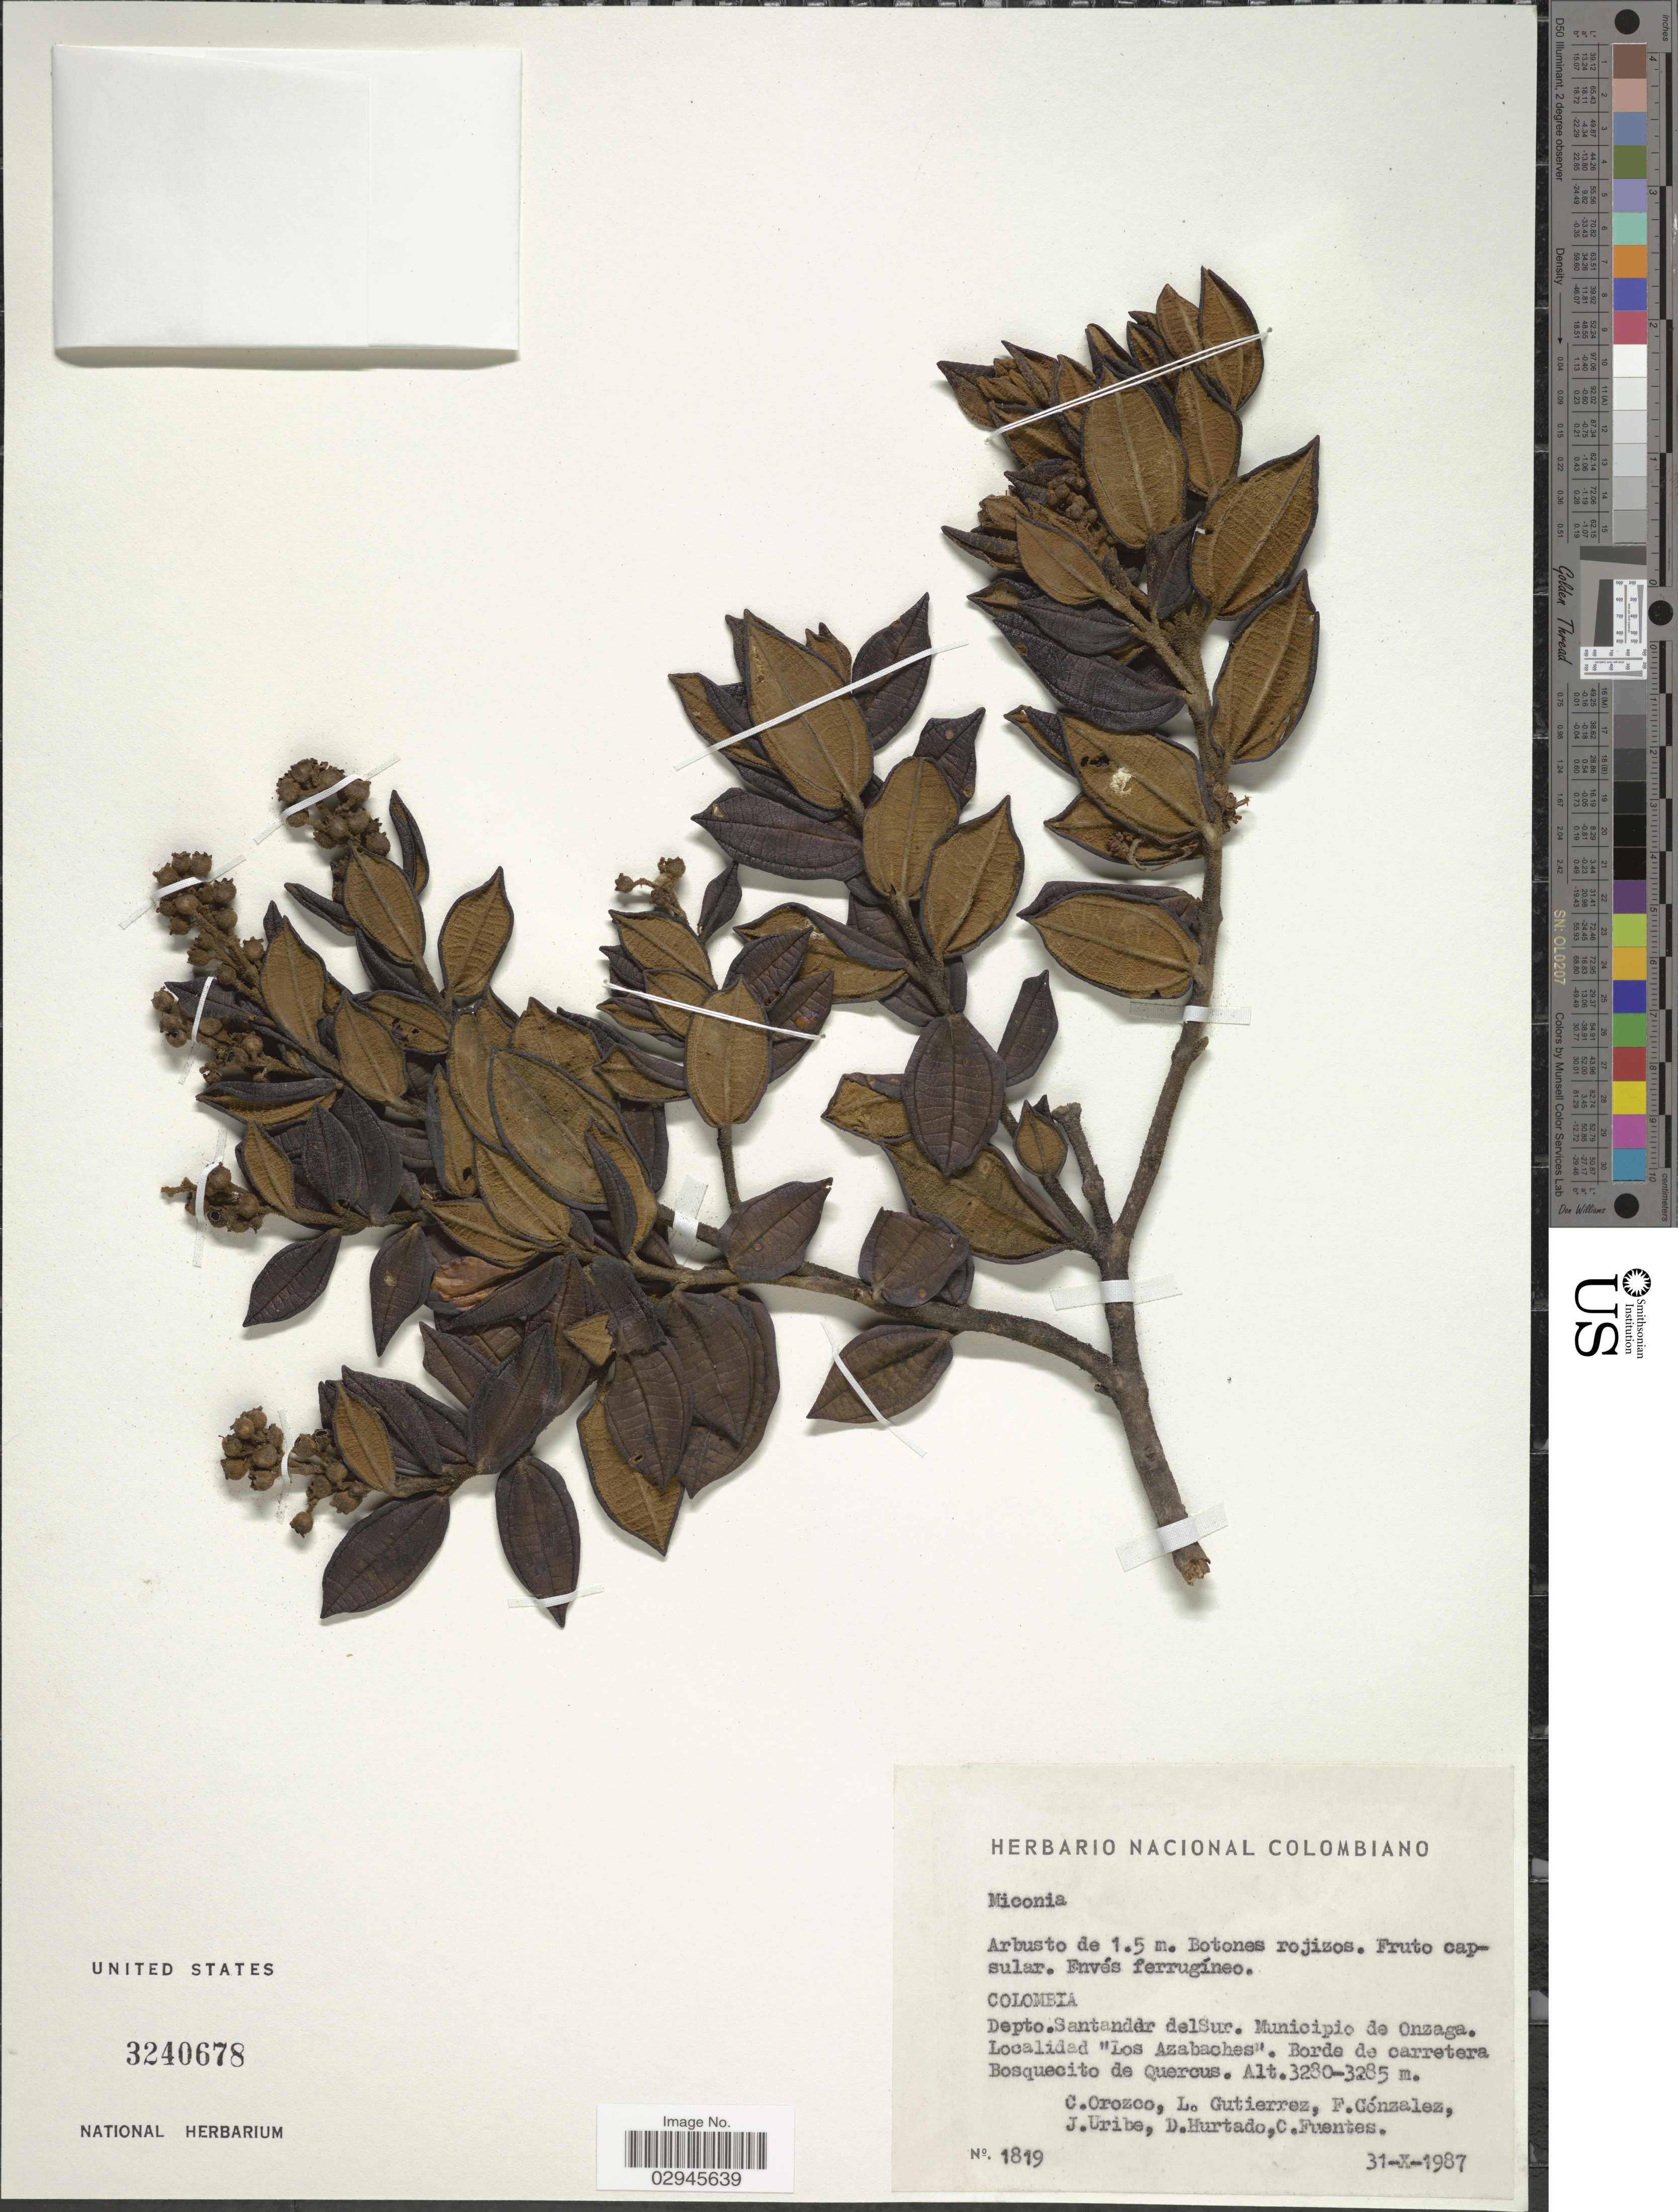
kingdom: Plantae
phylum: Tracheophyta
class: Magnoliopsida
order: Myrtales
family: Melastomataceae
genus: Miconia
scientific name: Miconia sp.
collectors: C. Orozco, L. Gutiérrez, F. González, J. Uribe & et al.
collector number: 1819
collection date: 1987-10-31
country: Colombia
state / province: Santander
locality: Depto. Santander del Sur. Municipio de Onzaga. Localidad "Los Azabaches". Borde de carretera bosquecito de Quercus.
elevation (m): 3280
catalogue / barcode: US 3240678